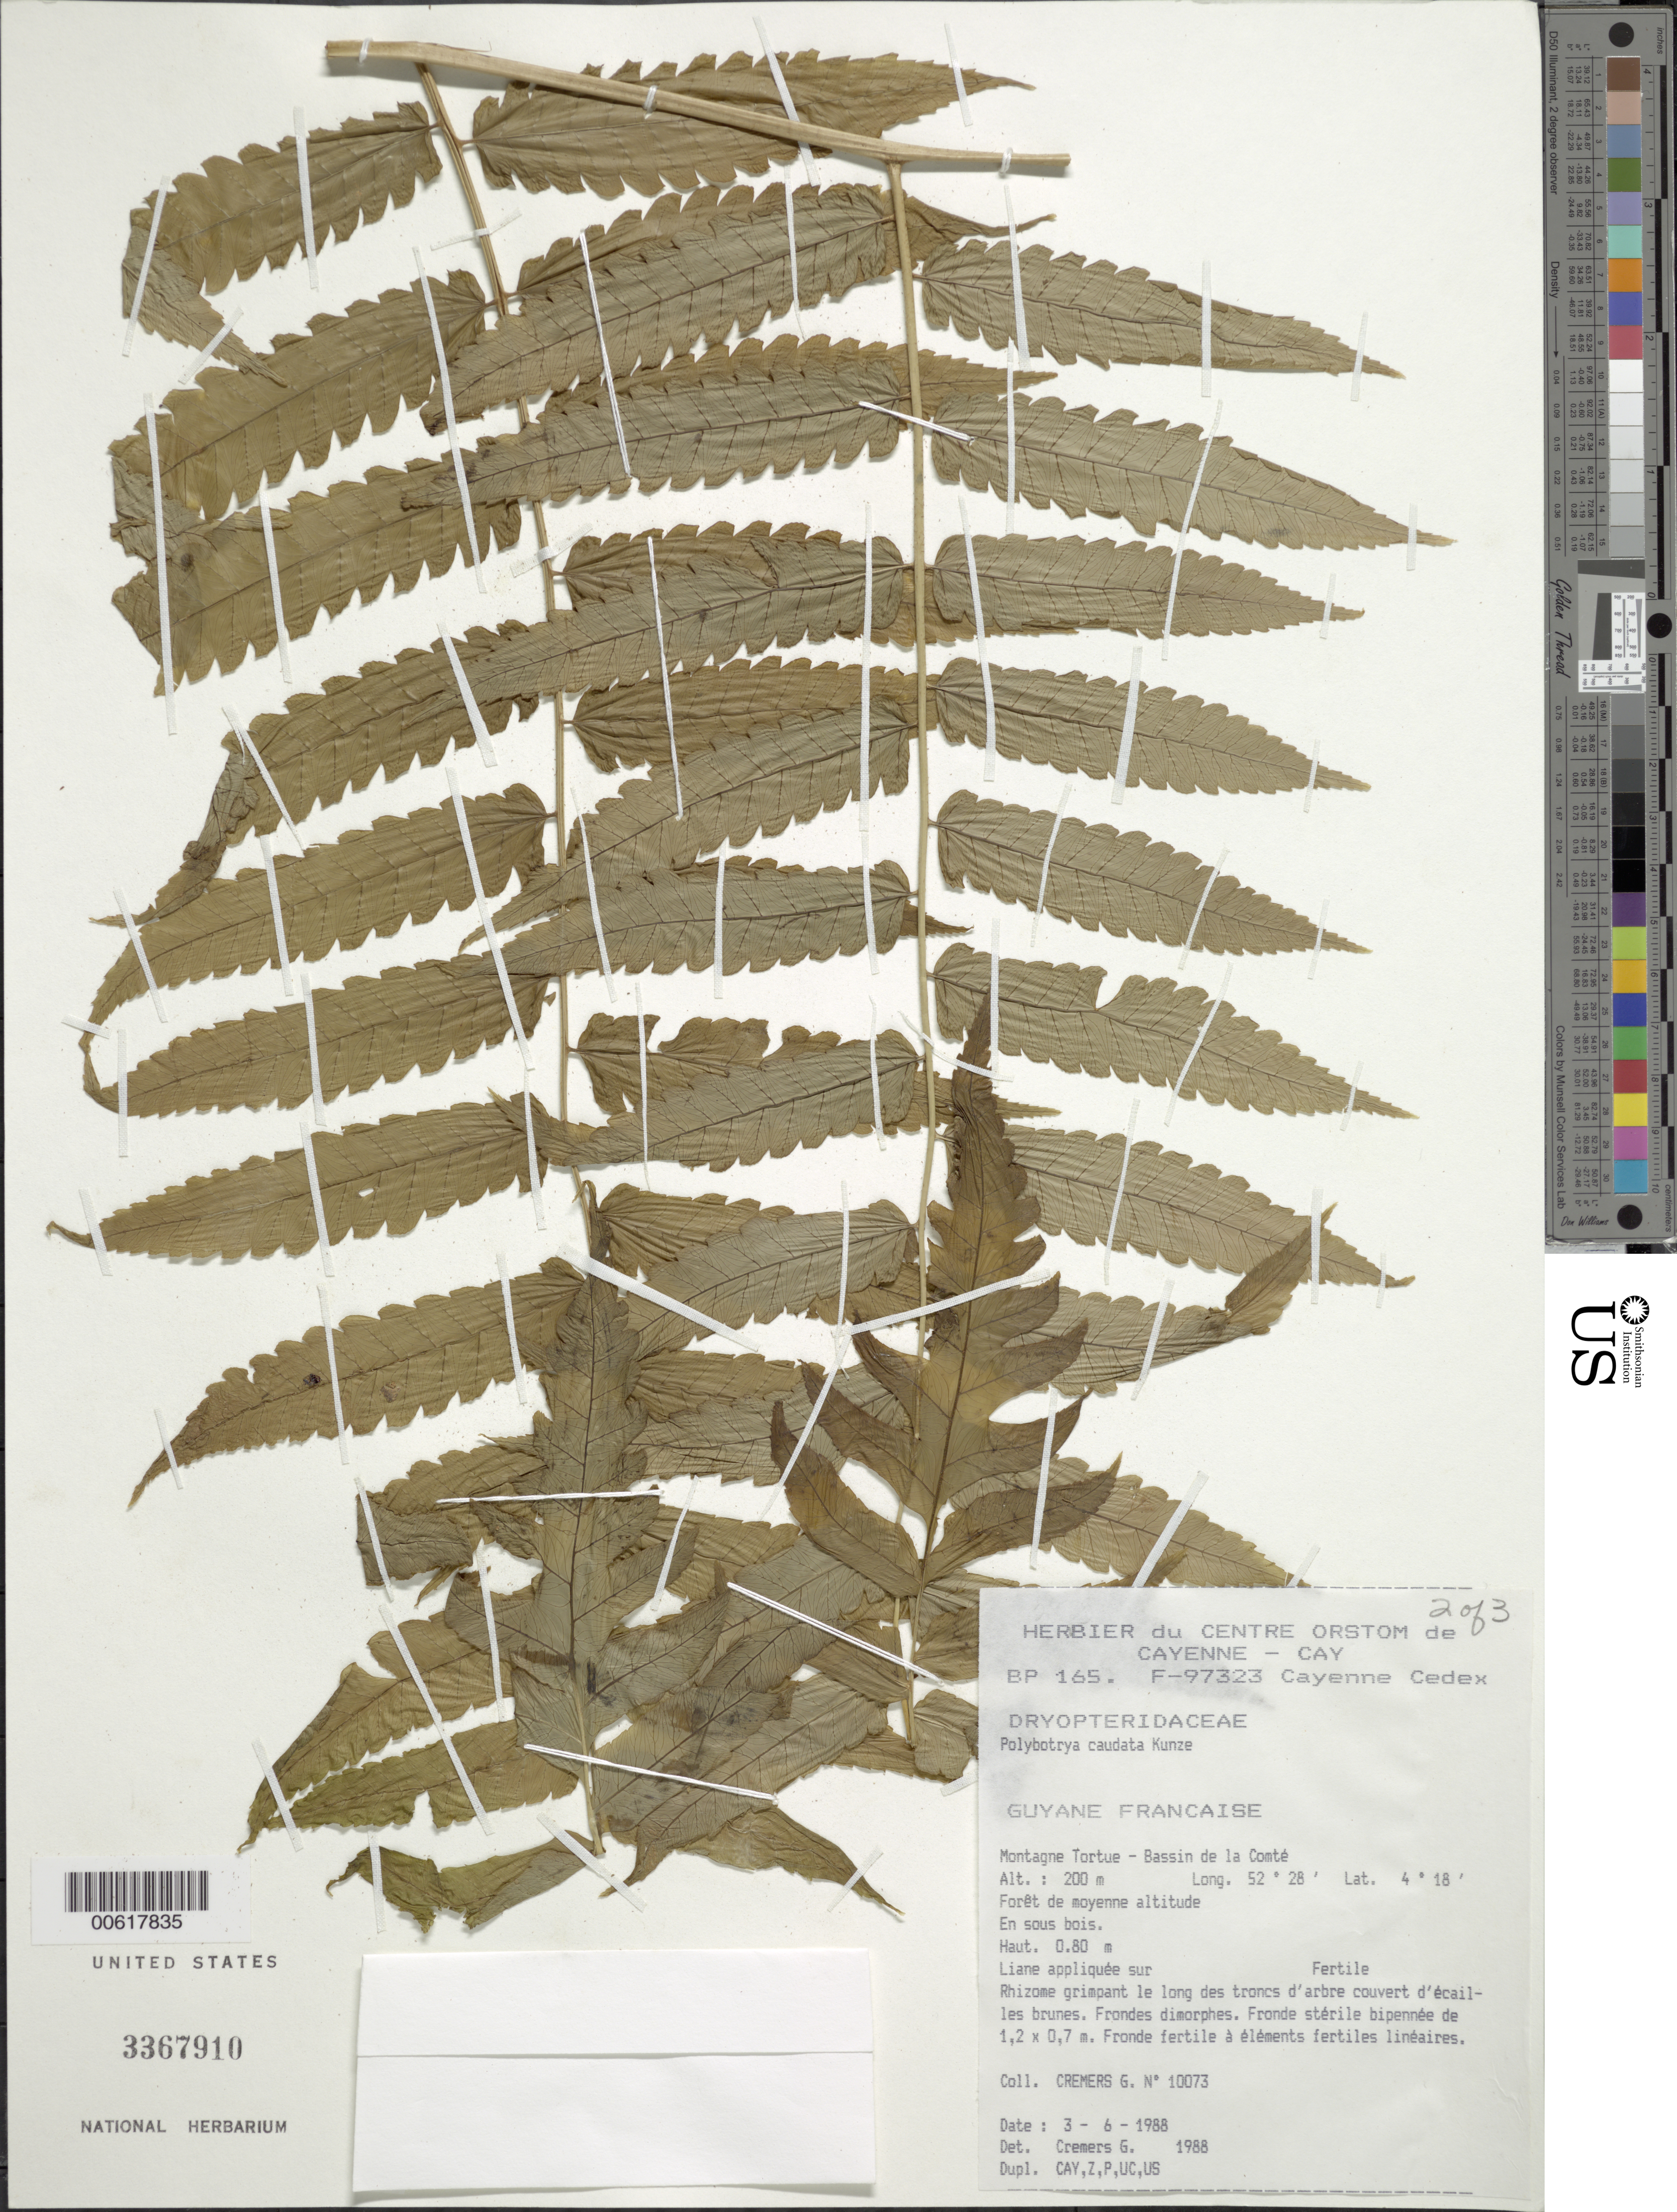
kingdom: Plantae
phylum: Tracheophyta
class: Polypodiopsida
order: Polypodiales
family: Dryopteridaceae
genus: Polybotrya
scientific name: Polybotrya caudata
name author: Kunze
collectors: G. Cremers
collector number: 10073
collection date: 1988-06-03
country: French Guiana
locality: Guyane Francaise. Montagne Tortui-Bassin de la Comte.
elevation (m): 200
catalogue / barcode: US 3367910